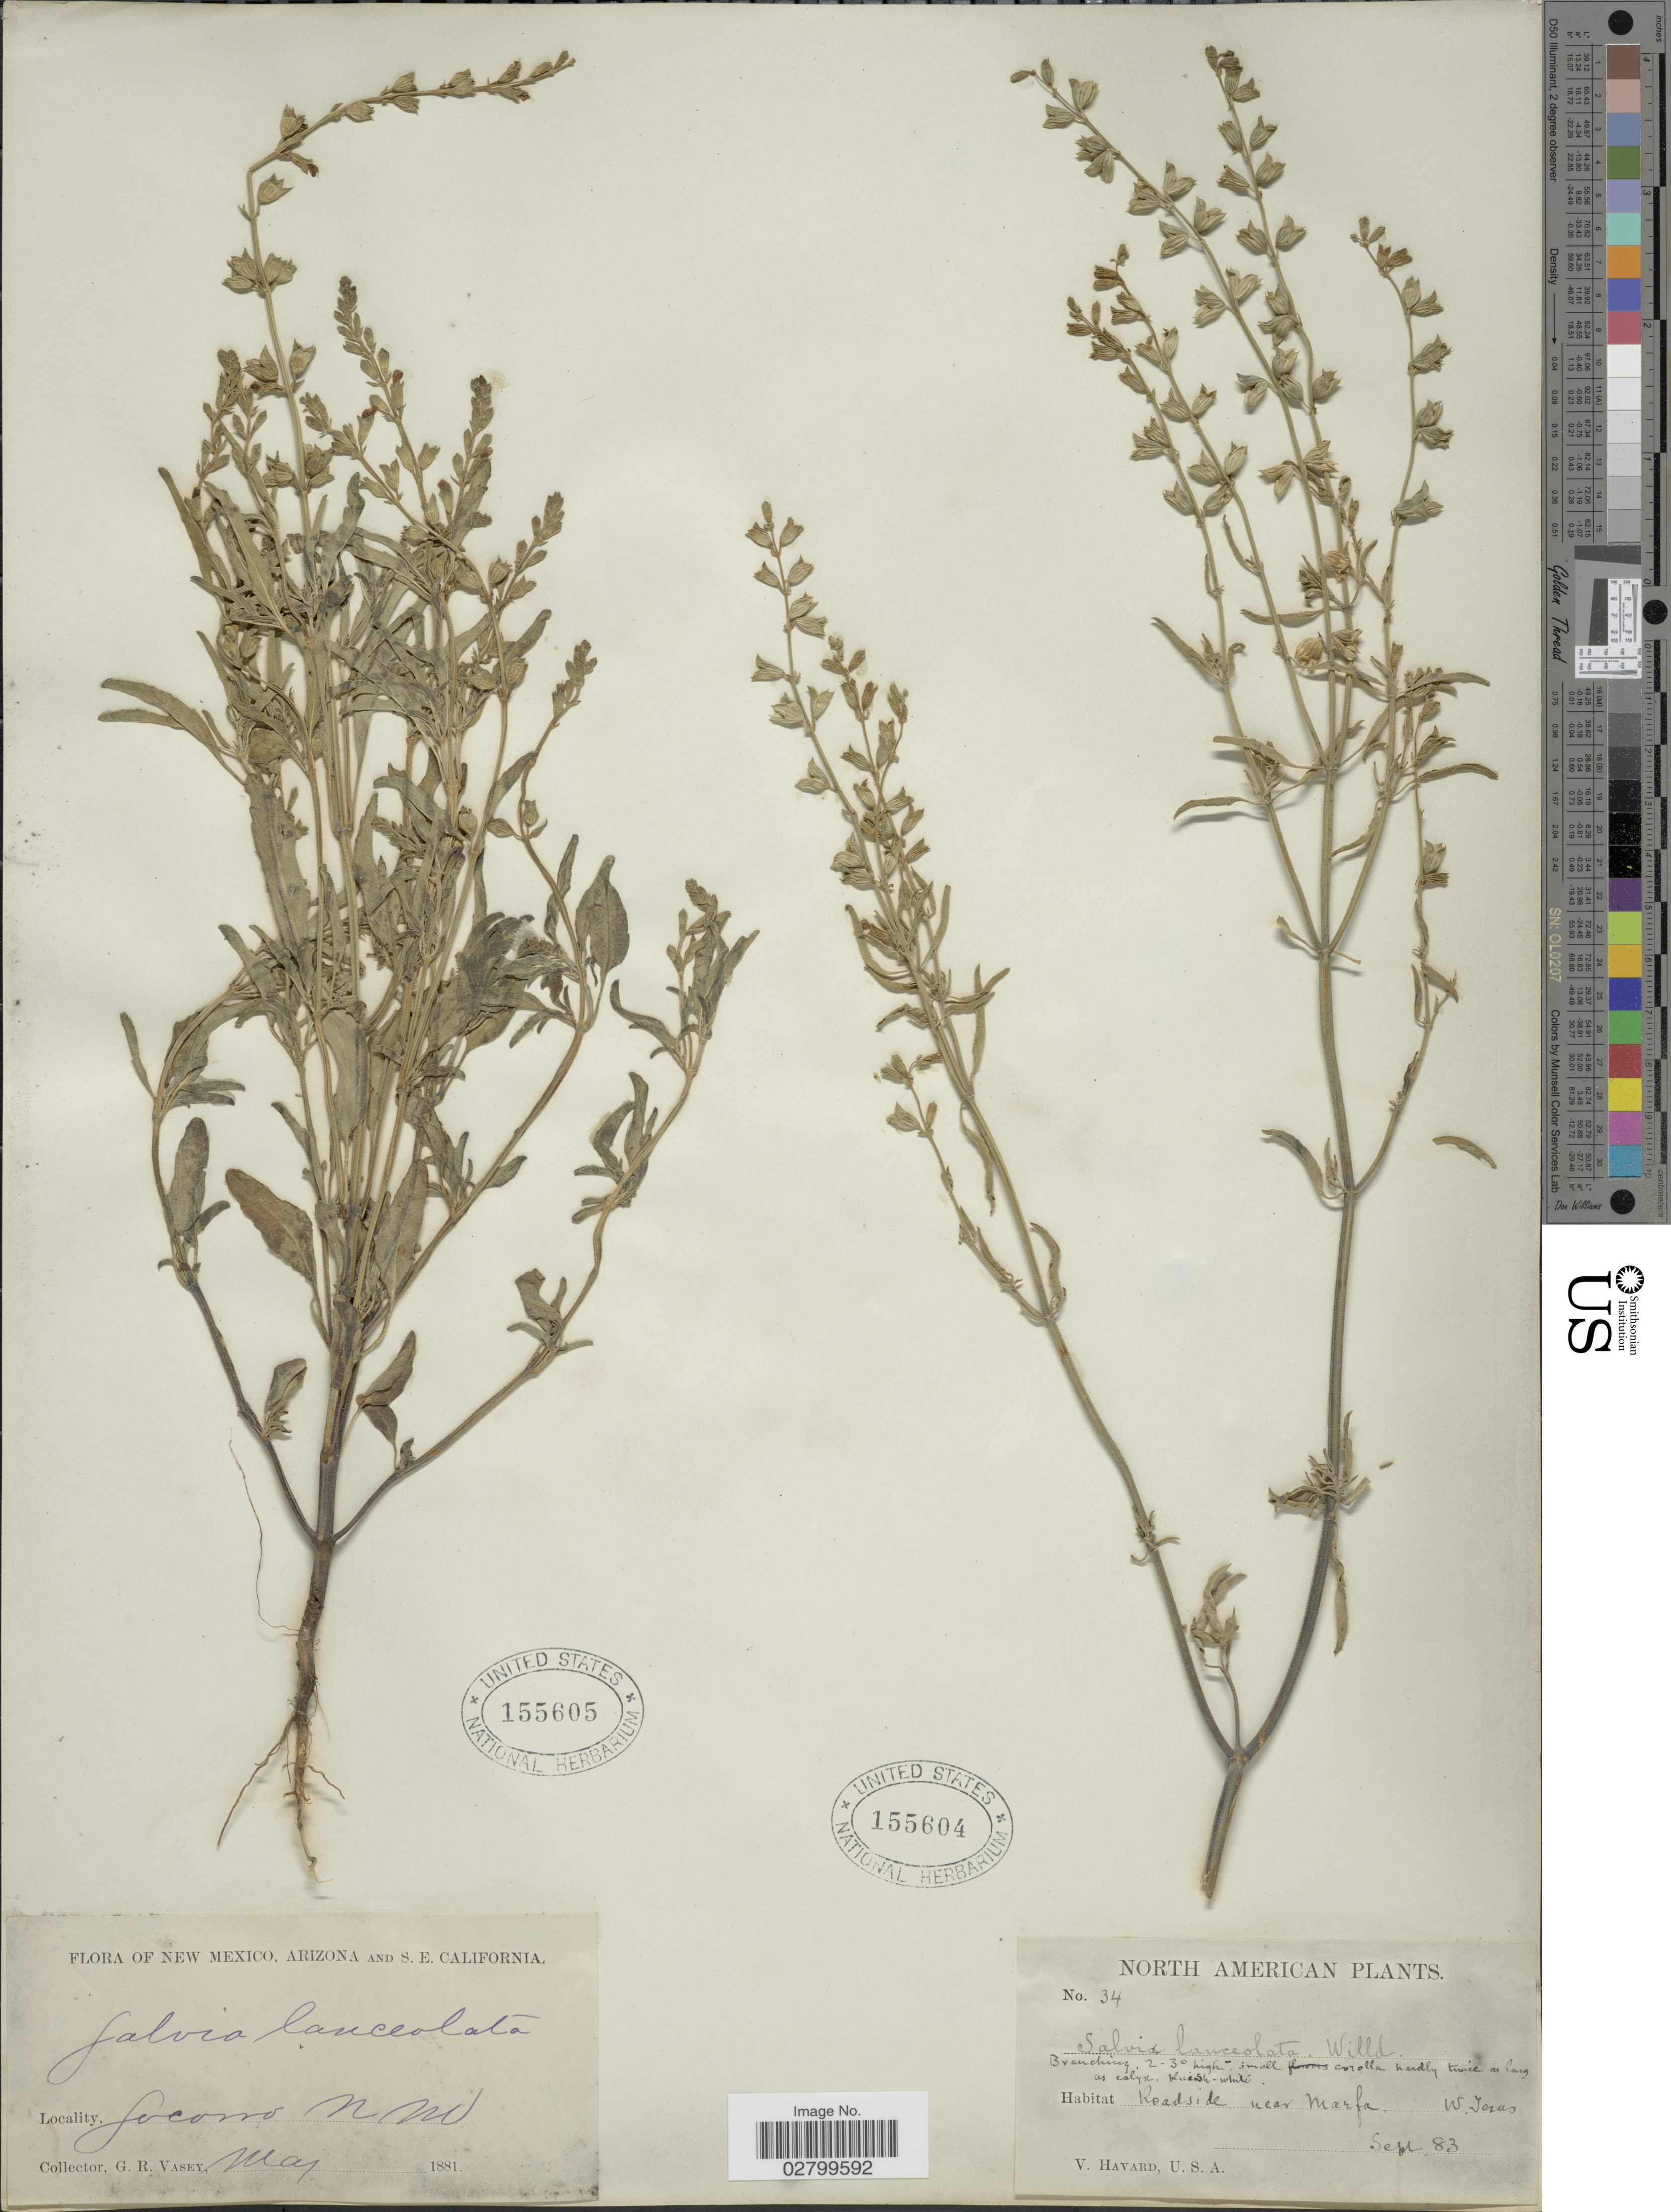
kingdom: Plantae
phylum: Tracheophyta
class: Magnoliopsida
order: Lamiales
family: Lamiaceae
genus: Salvia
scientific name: Salvia lanceolata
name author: Brouss.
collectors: G. R. Vasey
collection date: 1881-05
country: United States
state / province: New Mexico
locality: Socorro, N.M.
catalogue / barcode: US 155605-2